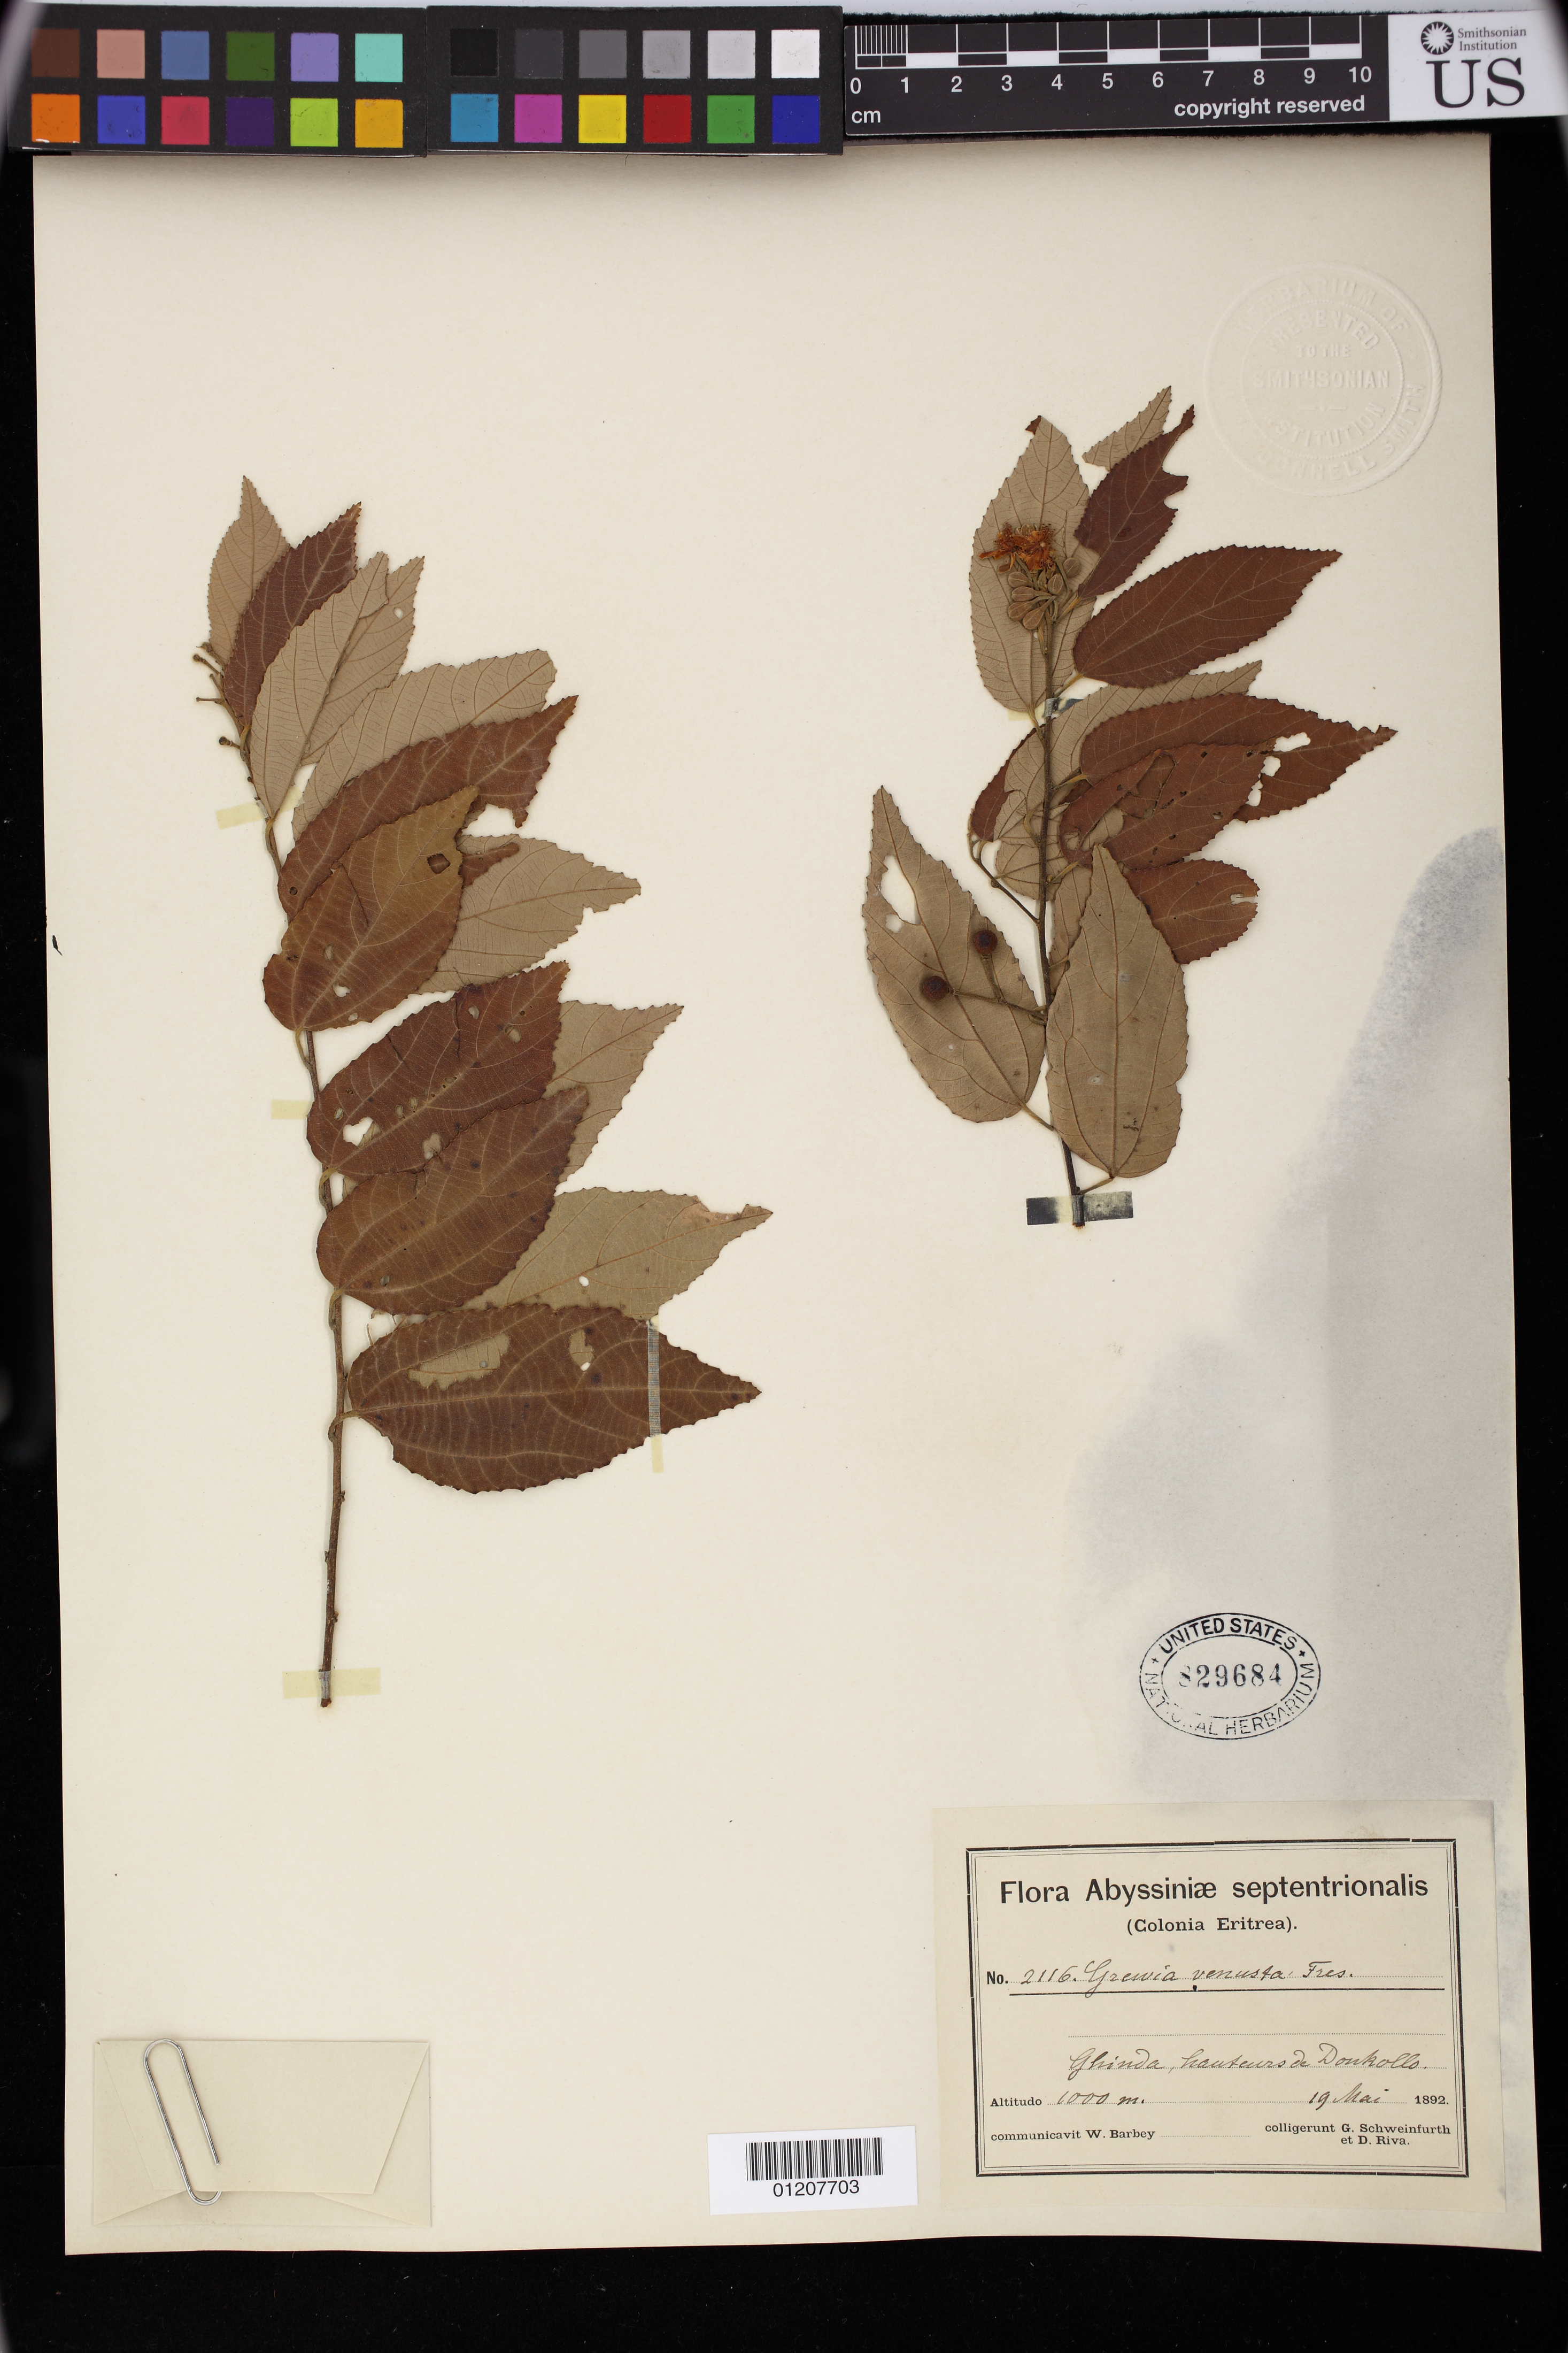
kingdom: Plantae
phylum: Tracheophyta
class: Magnoliopsida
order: Malvales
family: Malvaceae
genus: Grewia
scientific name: Grewia mollis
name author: Juss.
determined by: Jourdain-Fievet, L.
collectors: G. A. Schweinfurth & D. Riva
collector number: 2116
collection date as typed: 19 May 1892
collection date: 1892-05-19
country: Eritrea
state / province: Semenawi K'eyih Bahri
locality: Ghinda, hauteurs de Donkollo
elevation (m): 1000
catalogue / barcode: US 829684